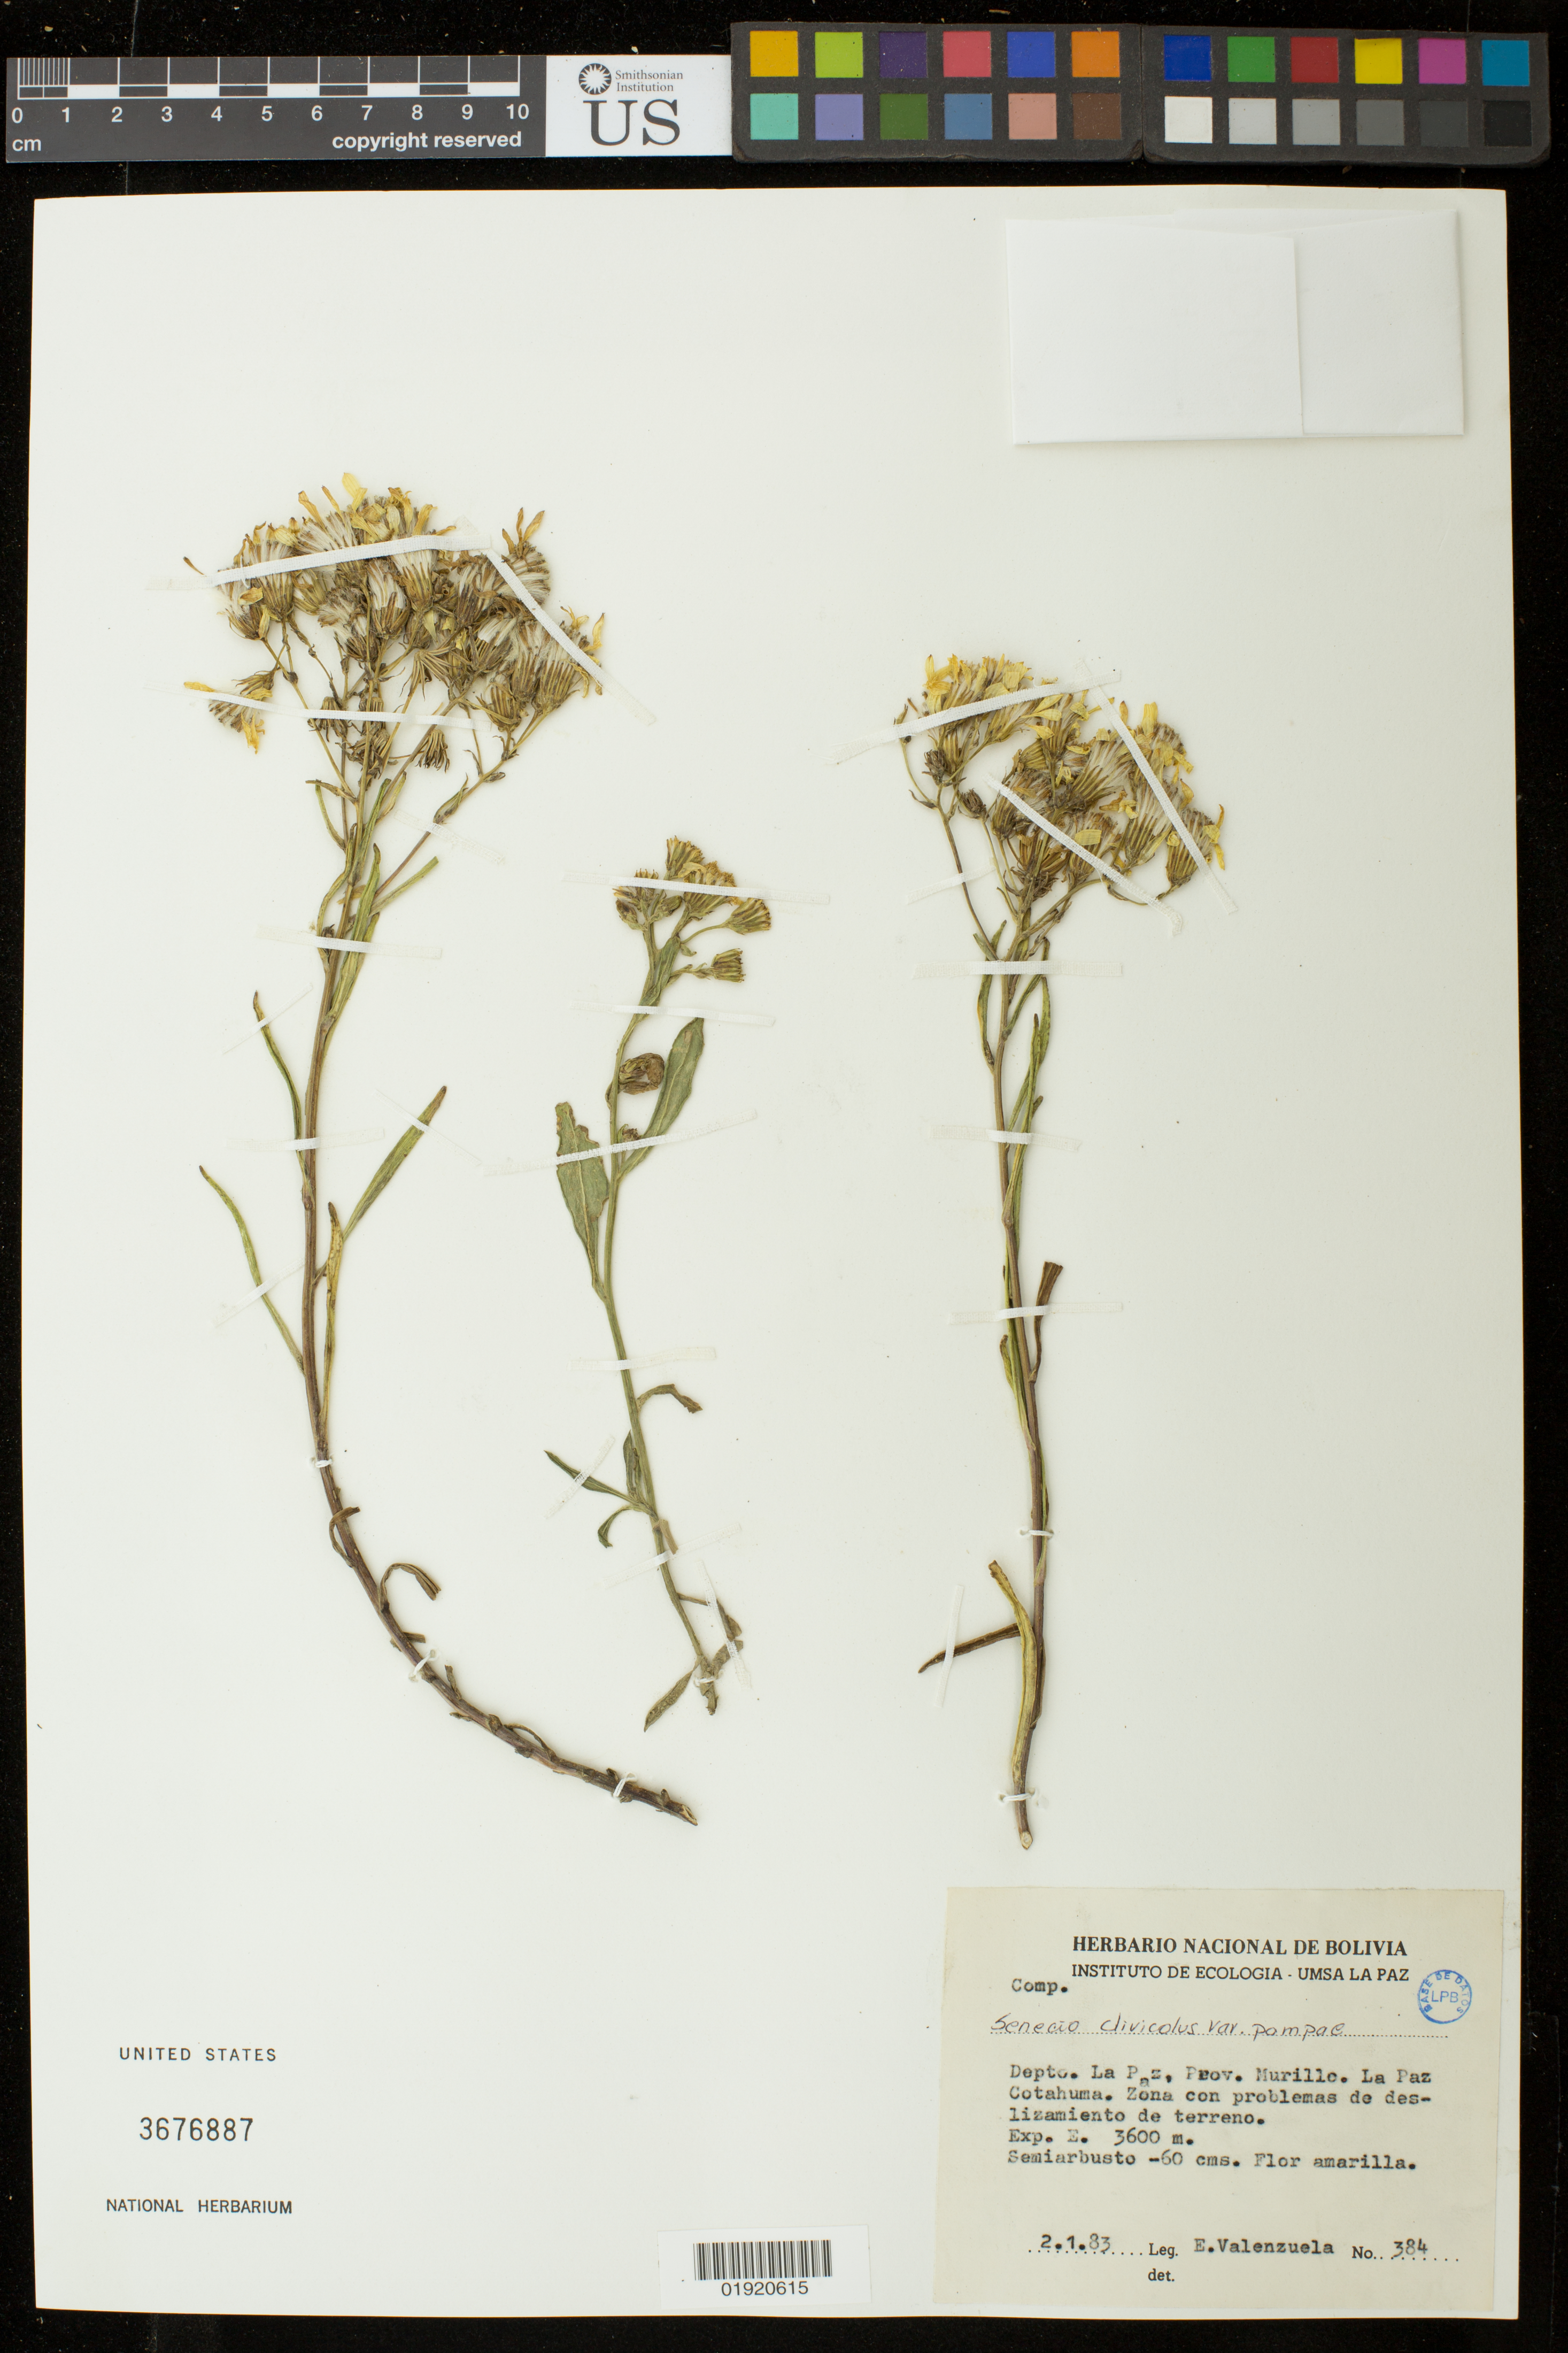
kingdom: Plantae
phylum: Tracheophyta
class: Magnoliopsida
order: Asterales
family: Asteraceae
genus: Senecio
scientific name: Senecio clivicola var. pampae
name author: (Lingelsh.) Cabrera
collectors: E. Valenzuela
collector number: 384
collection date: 1983-01-02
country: Bolivia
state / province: La Paz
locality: Depto. La Paz, Prov. Murillo. La Paz Cotahuma.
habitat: Zona con problemas de deslizamiento de terreno.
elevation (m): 3600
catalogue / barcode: US 3676887